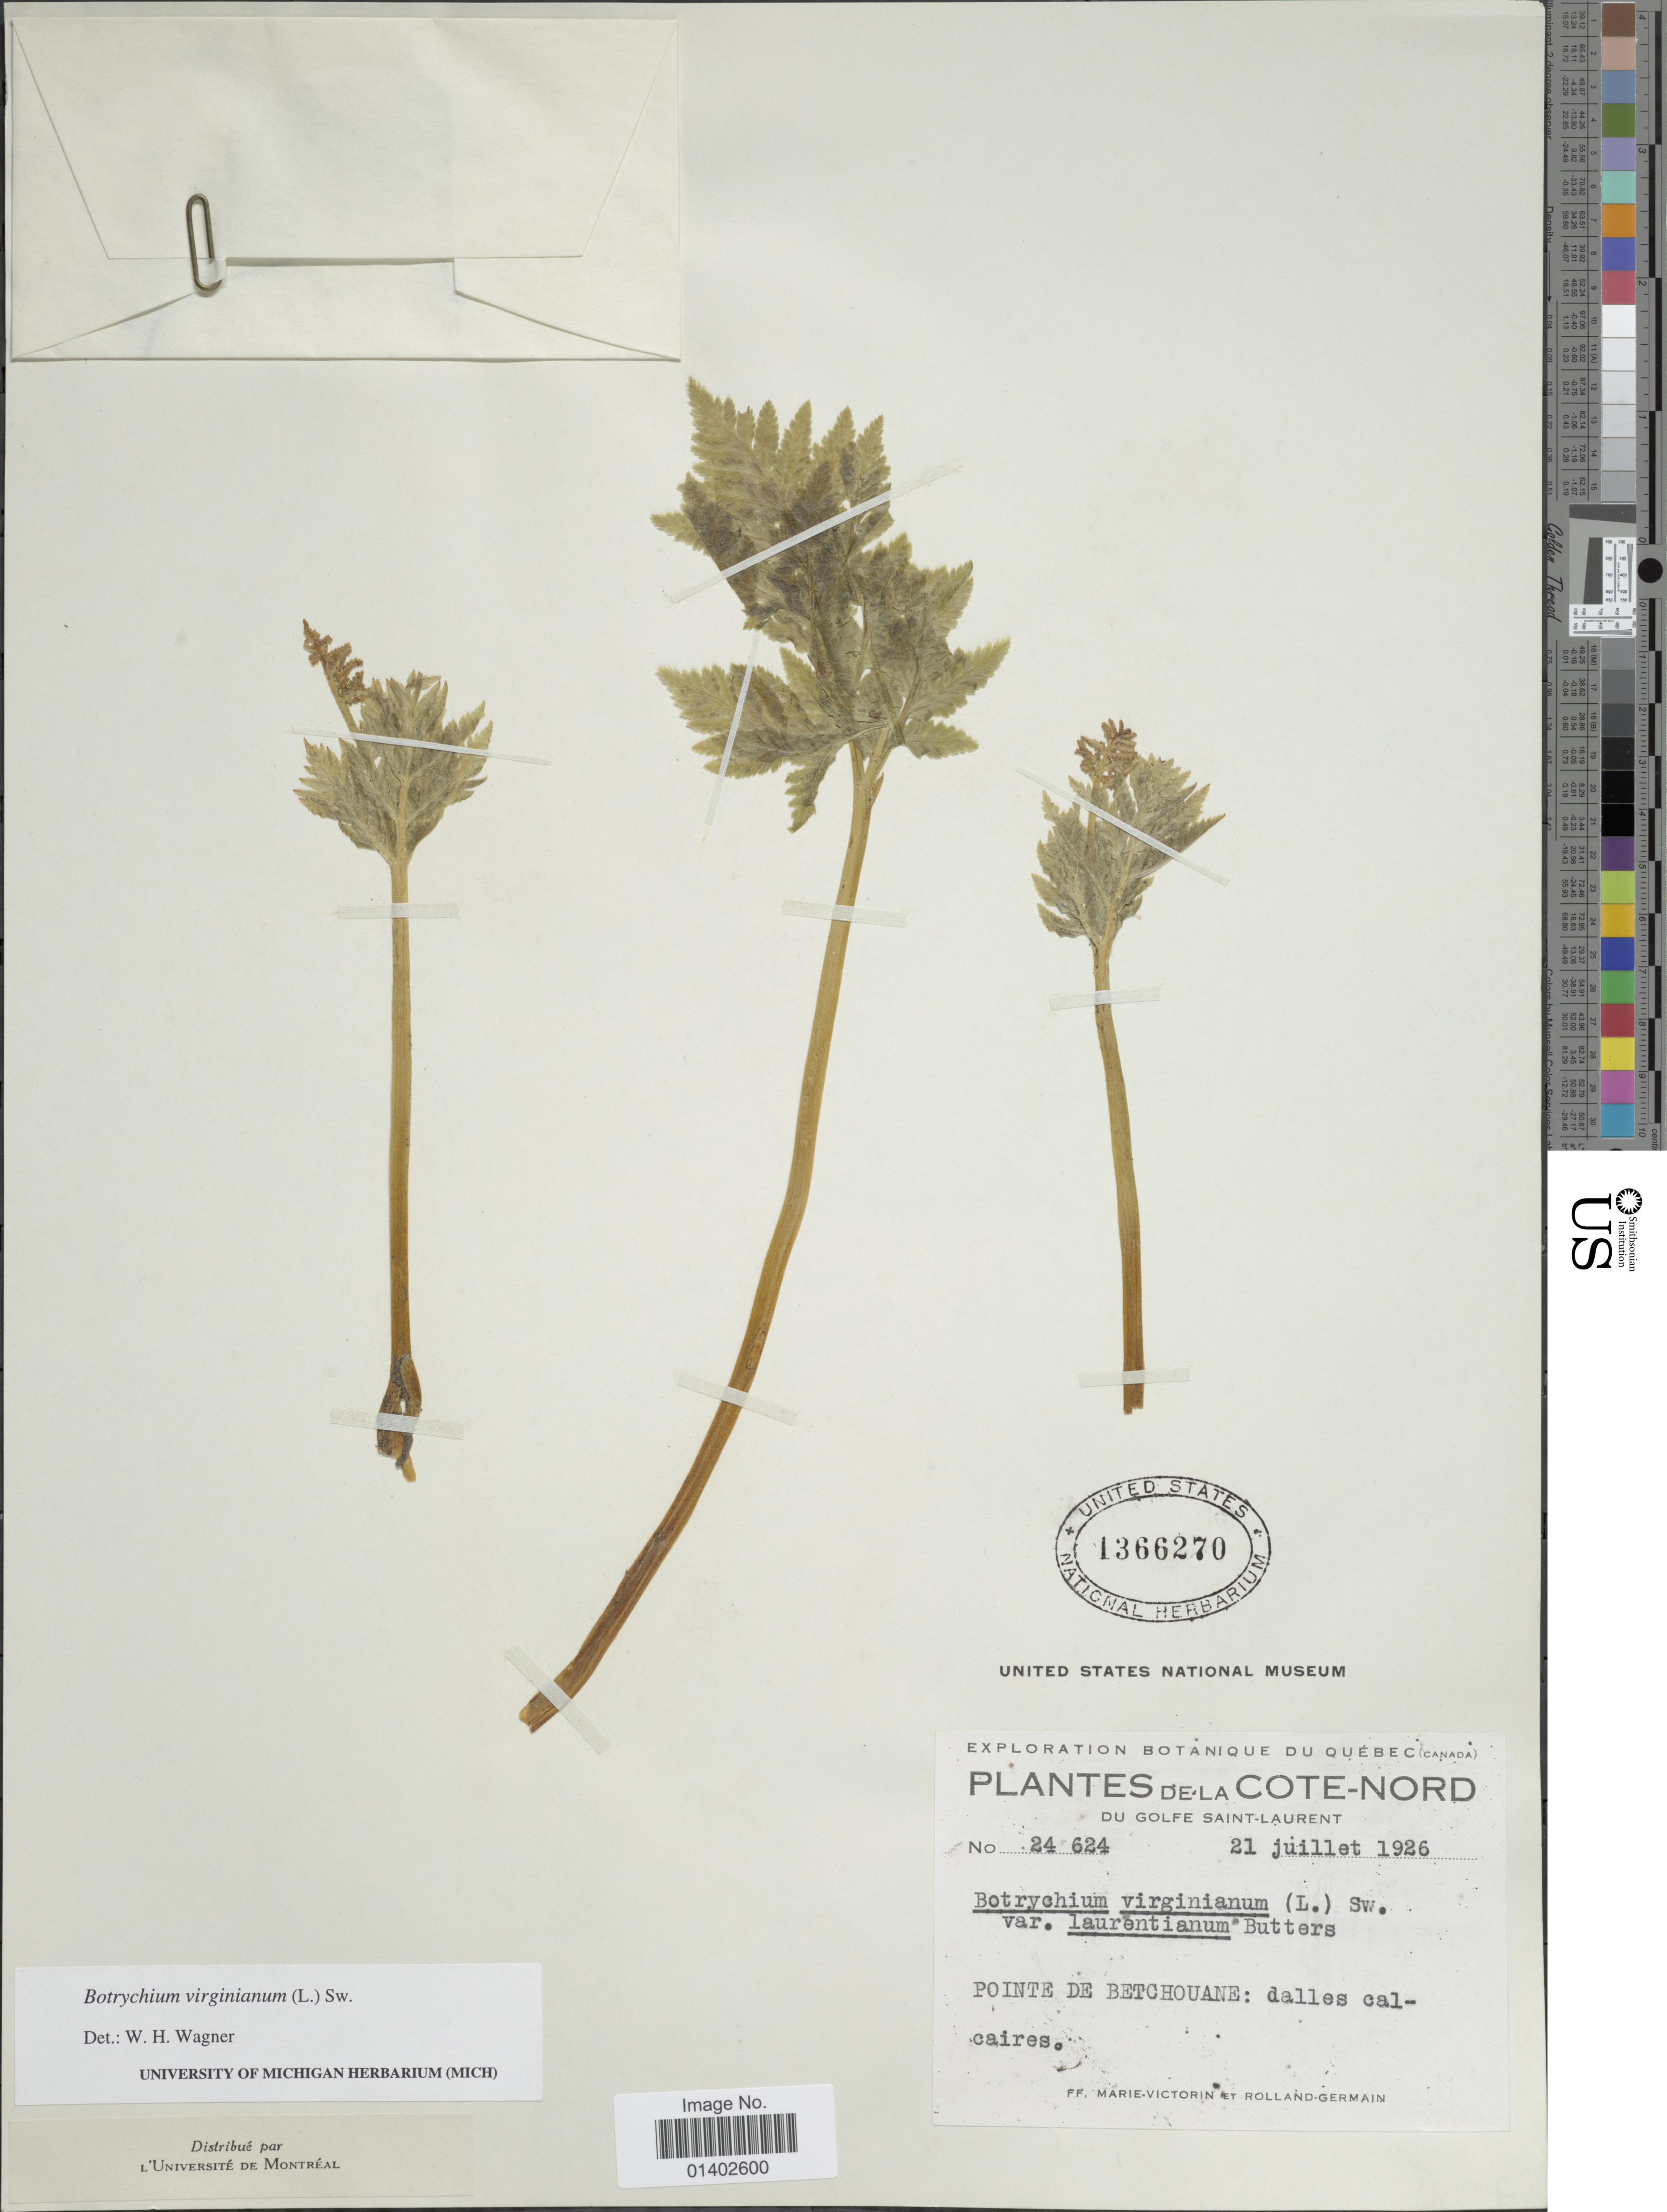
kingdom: Plantae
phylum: Tracheophyta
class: Polypodiopsida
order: Ophioglossales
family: Ophioglossaceae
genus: Botrychium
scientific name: Botrychium virginianum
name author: (L.) Sw.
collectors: Fr. Marie-Victorin & Rolland-Germain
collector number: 24624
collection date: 1926-07-21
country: Canada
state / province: Quebec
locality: Cote Nord su Golfe Saint-Laurent, Pointe de Betchouane: dalles calcaires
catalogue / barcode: US 1366270